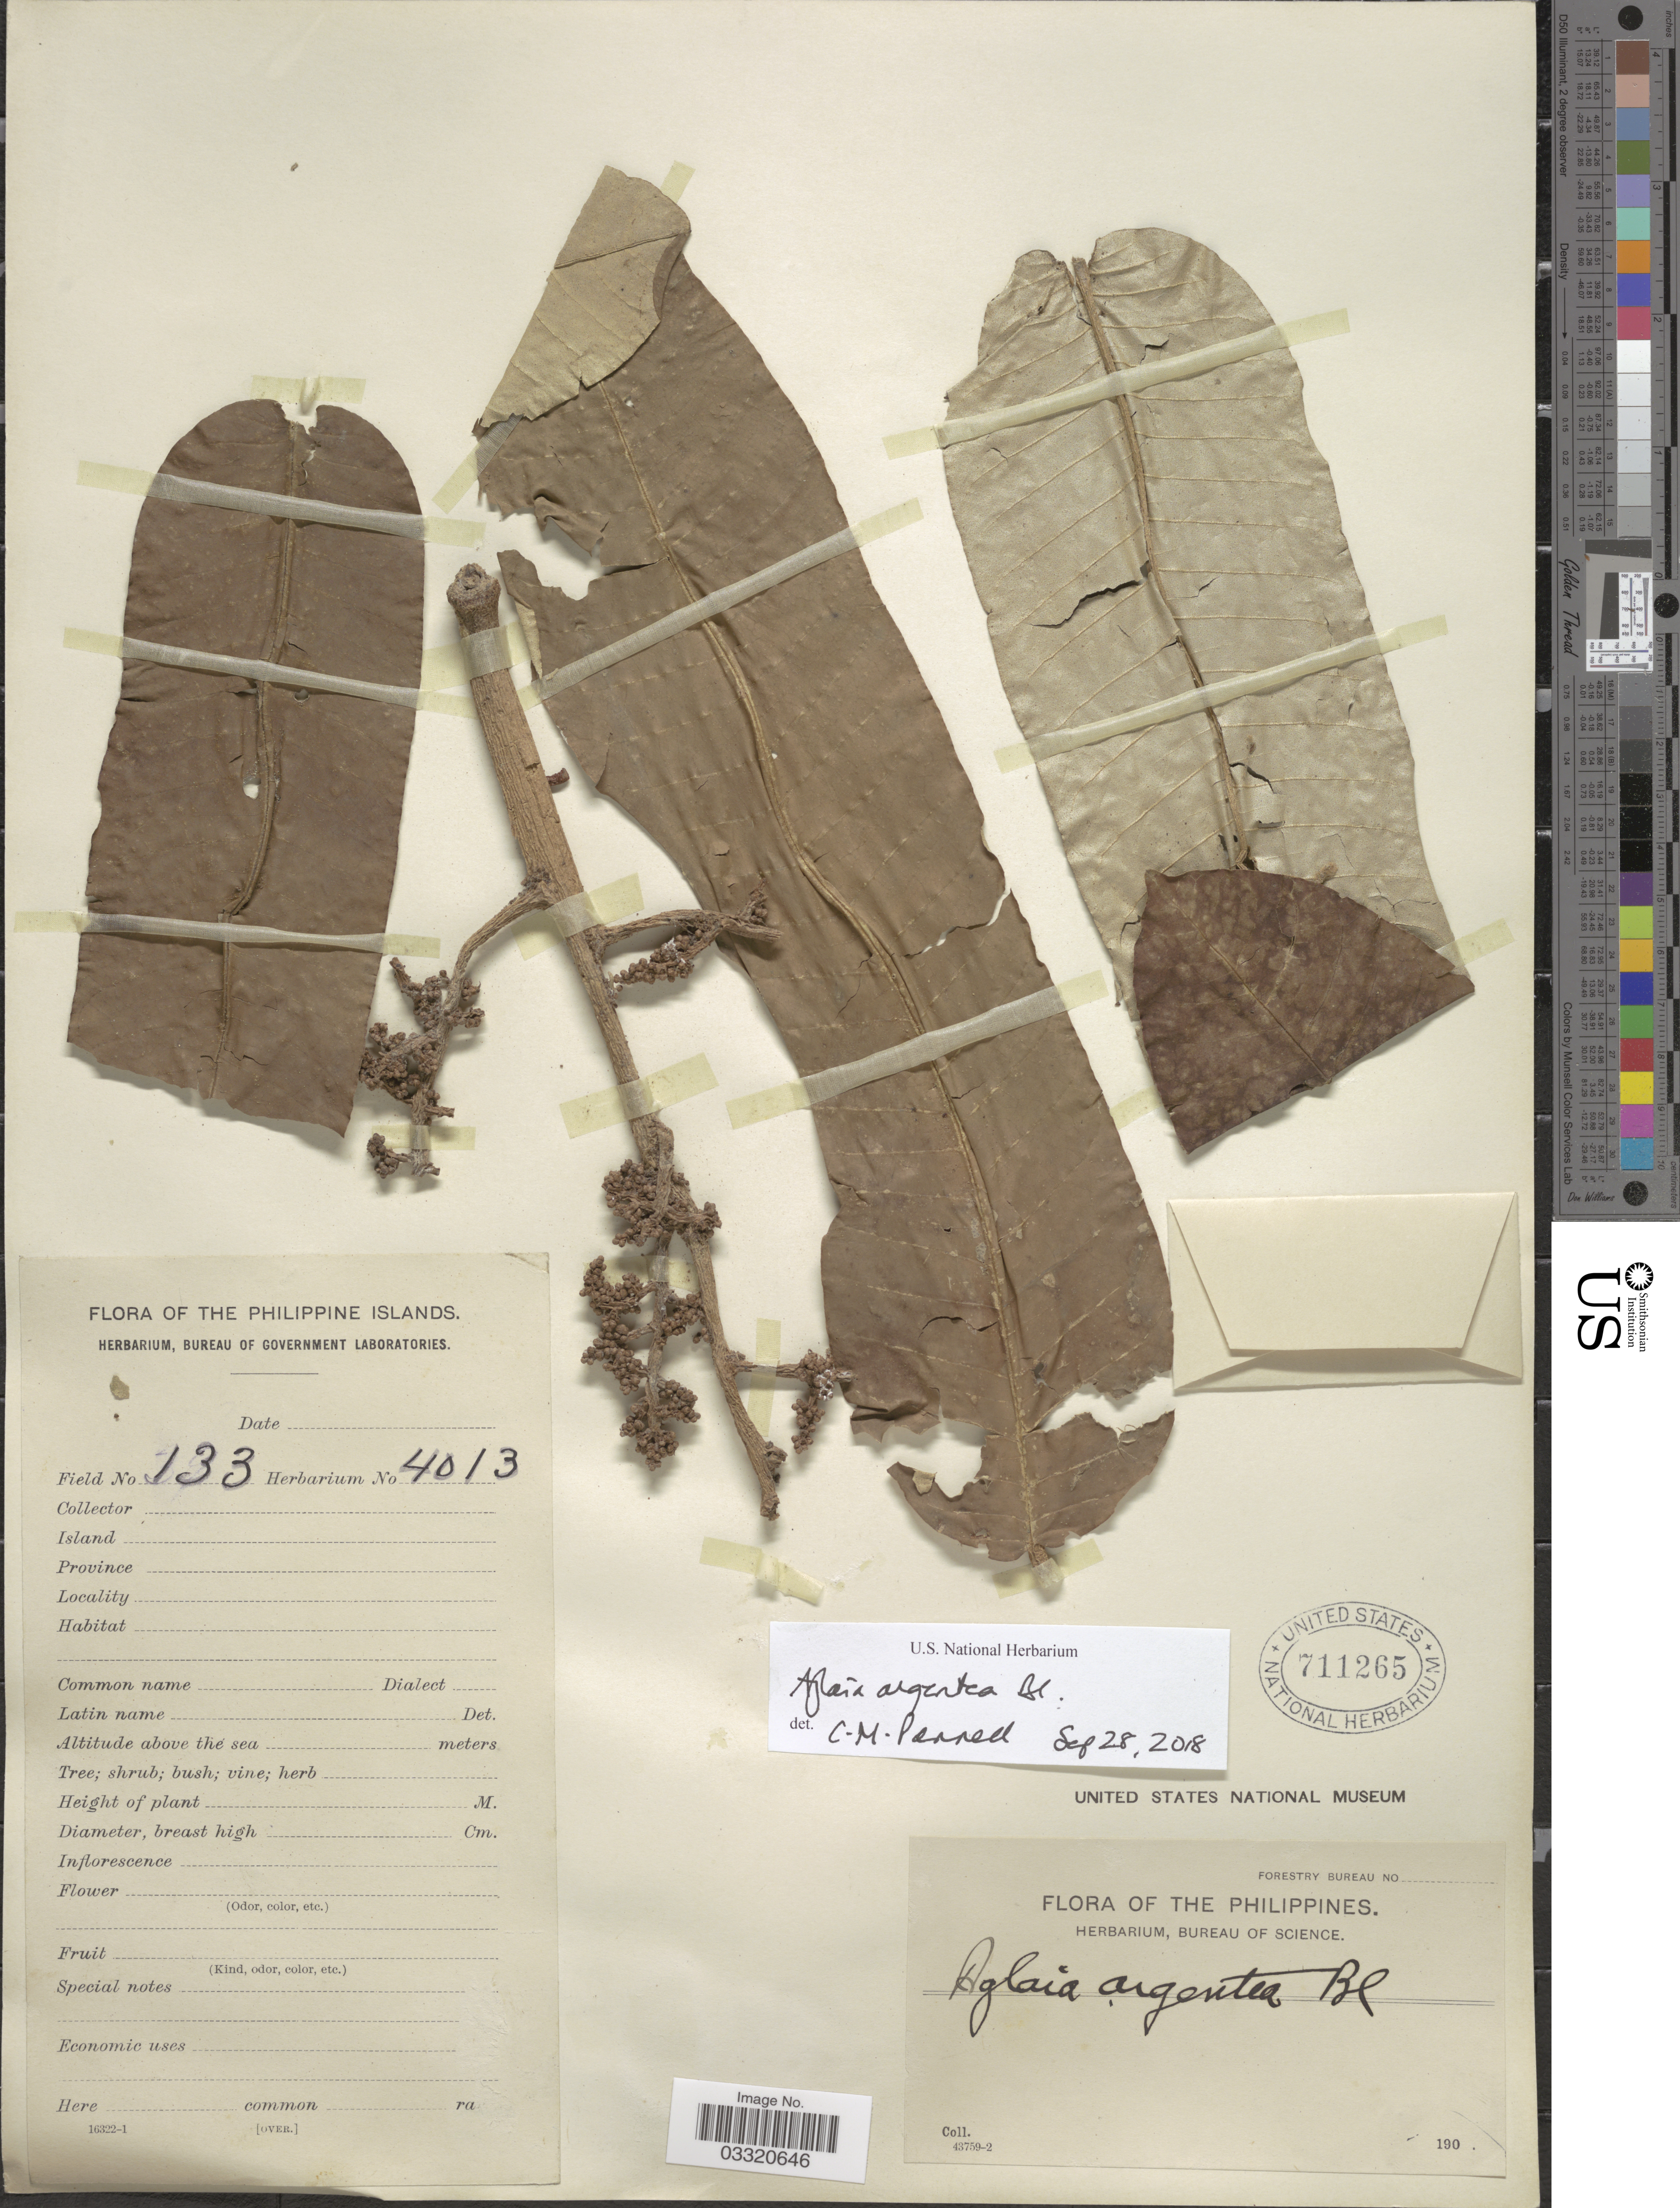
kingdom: Plantae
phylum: Tracheophyta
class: Magnoliopsida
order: Sapindales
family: Meliaceae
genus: Aglaia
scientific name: Aglaia argentea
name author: Blume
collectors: ex herb. Bureau of Science Manila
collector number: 133/4013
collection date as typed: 190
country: Philippines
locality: The Philippine Islands.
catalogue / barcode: US 711265